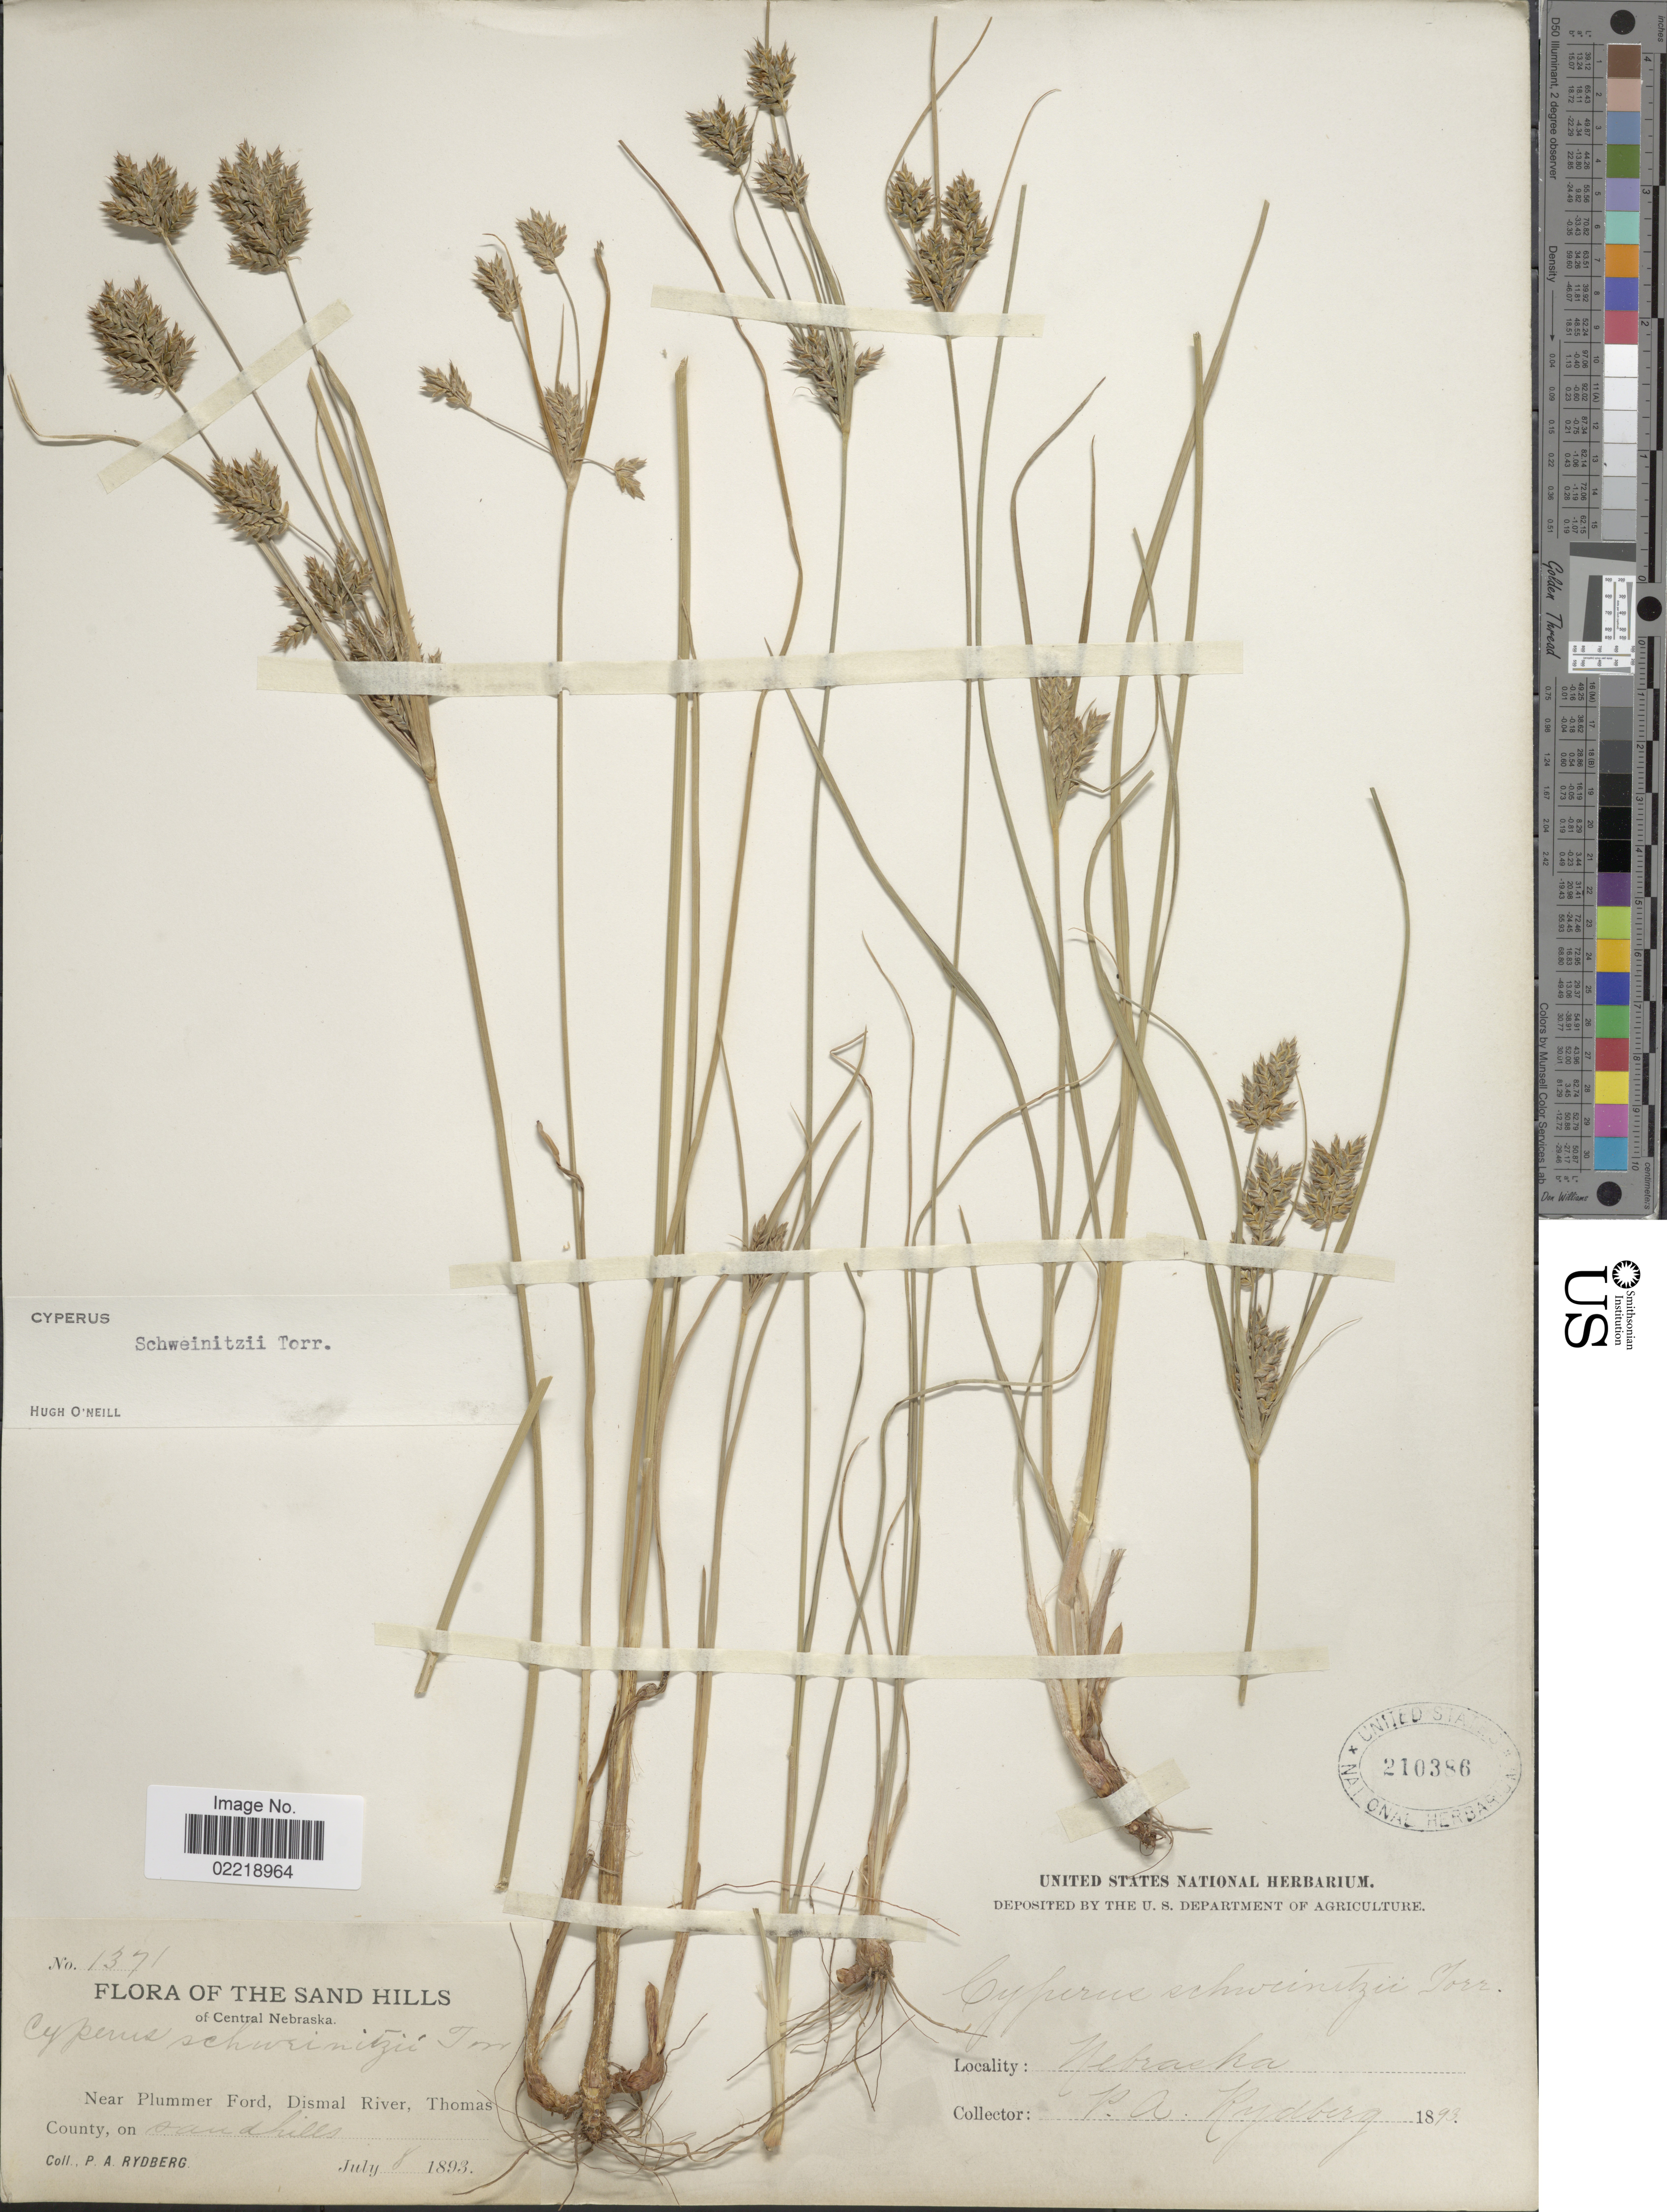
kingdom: Plantae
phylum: Tracheophyta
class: Liliopsida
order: Poales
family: Cyperaceae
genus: Cyperus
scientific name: Cyperus schweinitzii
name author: Torr.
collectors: P. A. Rydberg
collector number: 1371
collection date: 1893-07-08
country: United States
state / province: Nebraska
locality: The Sand Hills of Central Nebraska, Near Plummer Ford, Dismal River, Thomas County, on sandhills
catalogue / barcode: US 210386